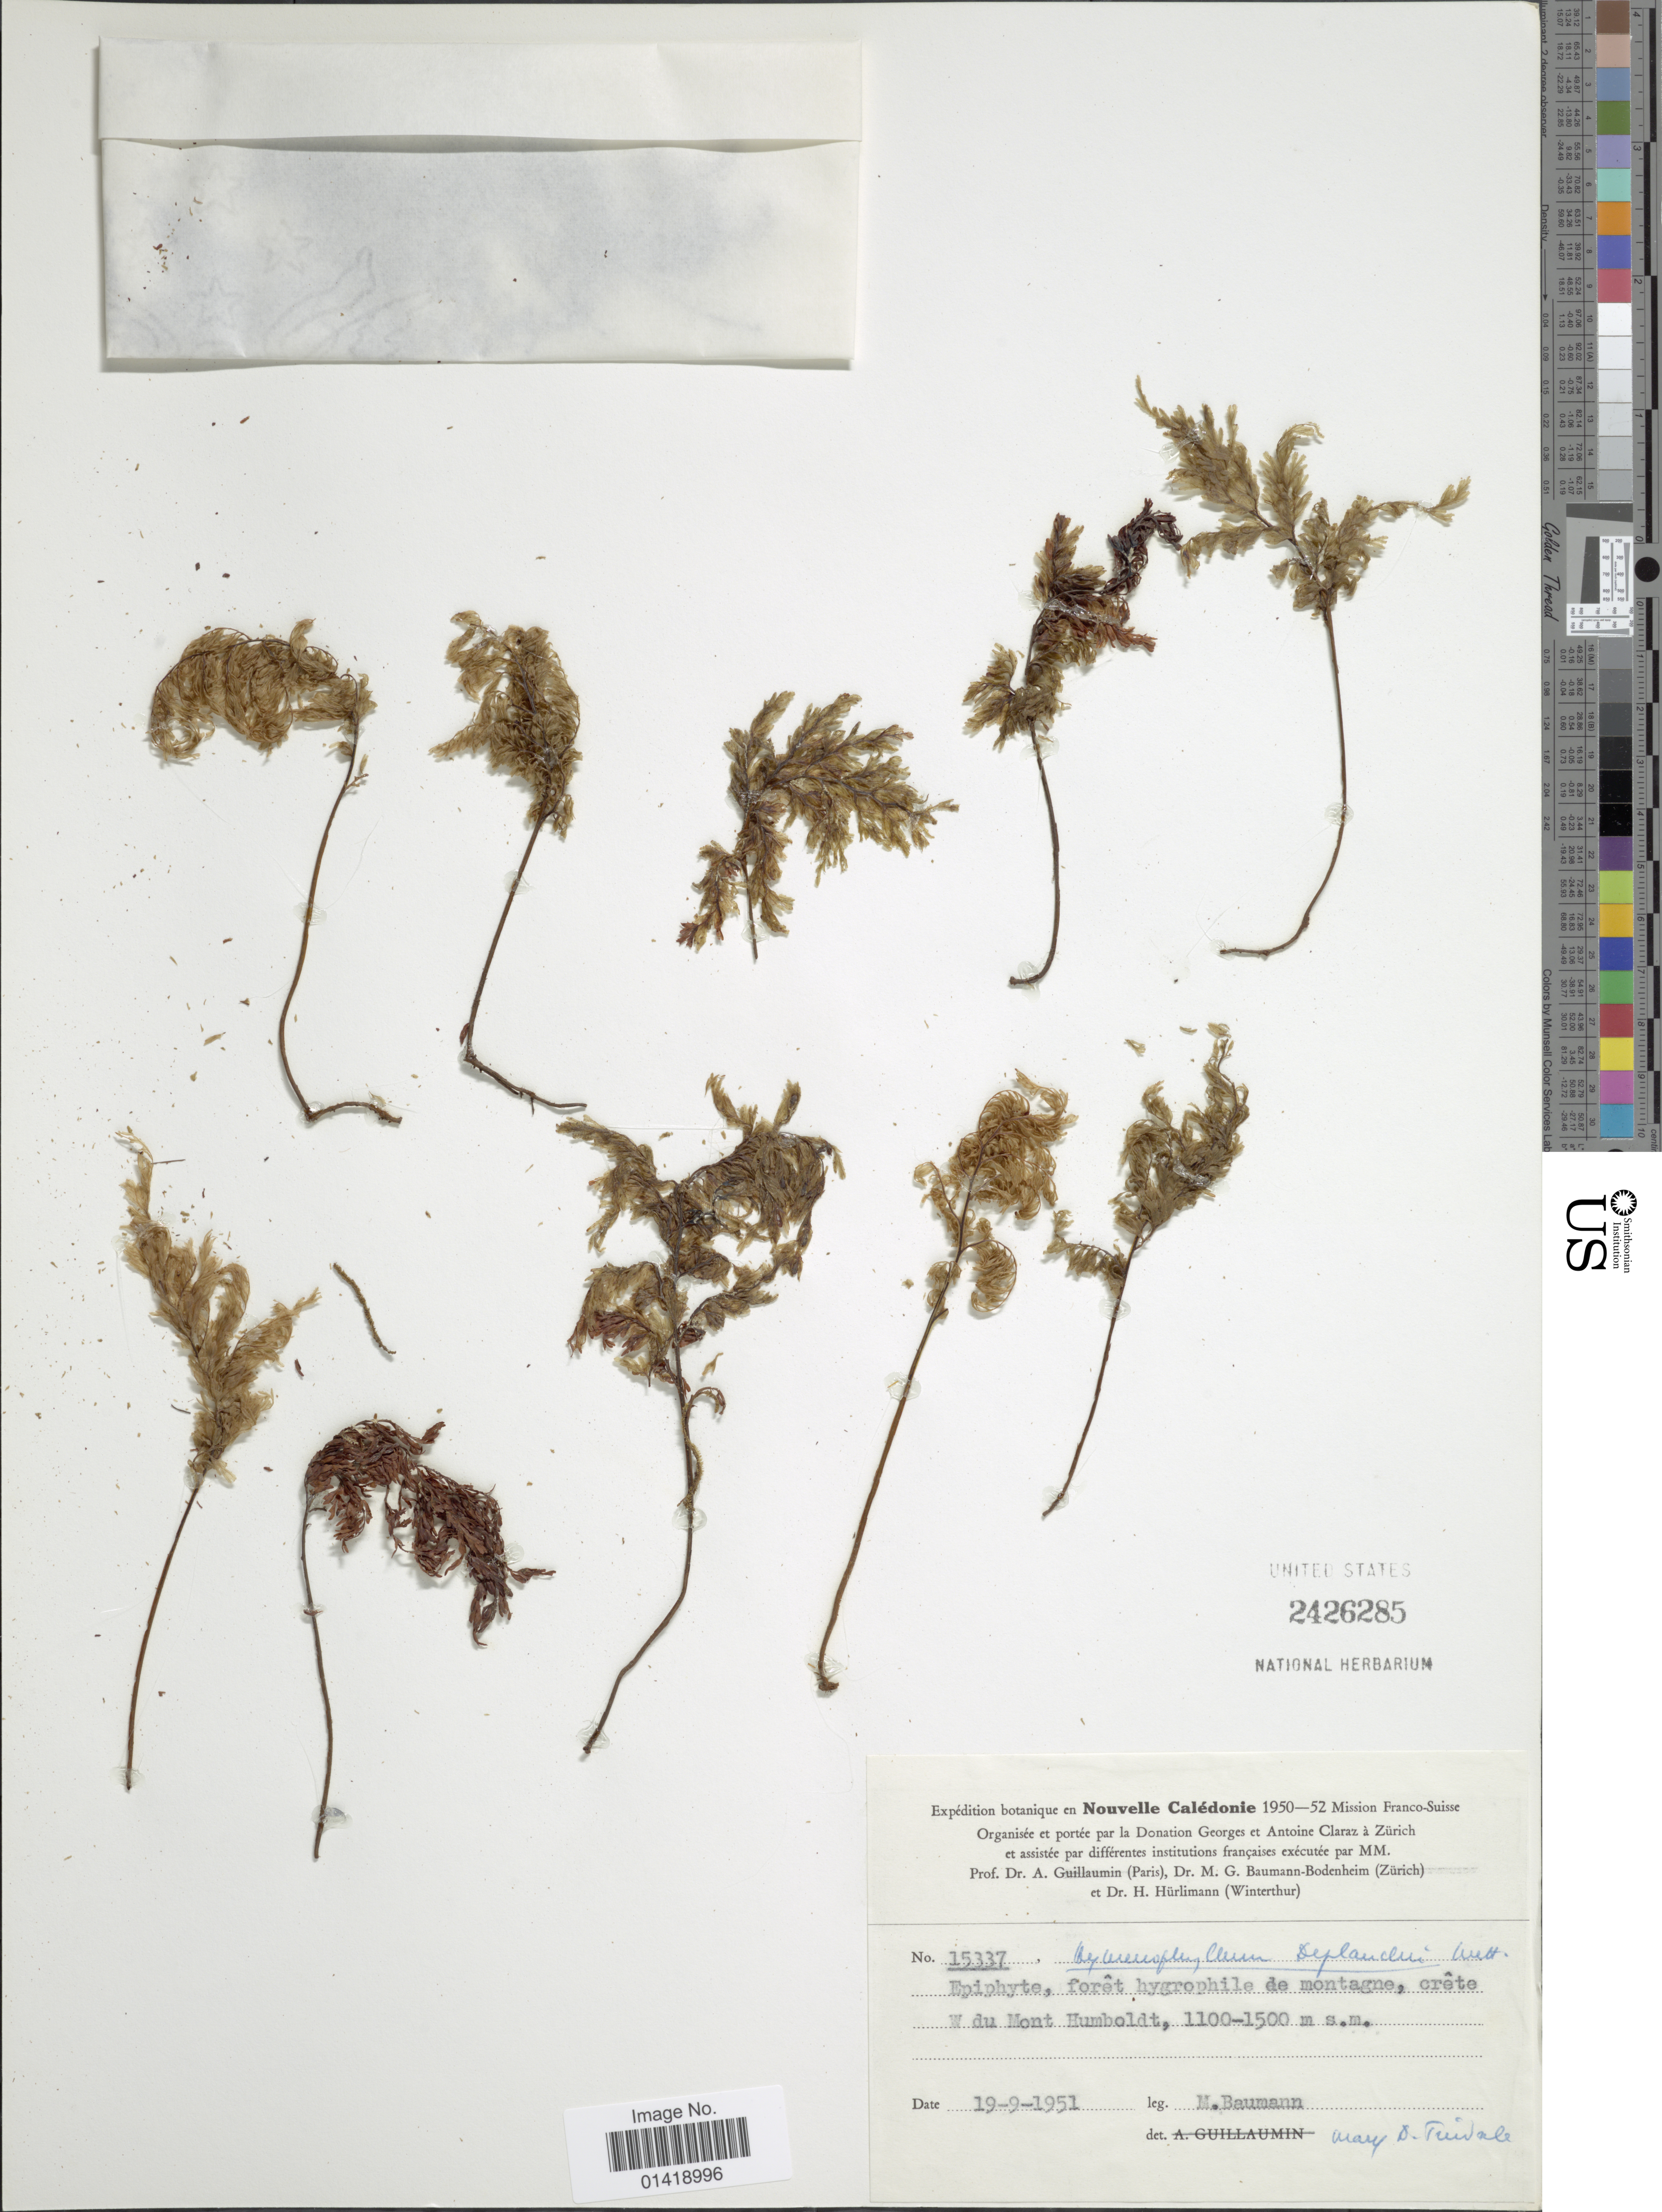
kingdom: Plantae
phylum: Tracheophyta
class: Polypodiopsida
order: Hymenophyllales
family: Hymenophyllaceae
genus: Hymenophyllum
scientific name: Hymenophyllum deplanchei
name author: Mett. ex Kuhn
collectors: M. Baumann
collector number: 15337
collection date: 1951-09-19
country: New Caledonia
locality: Foret hygrophile de montagne crete W du Mont Hhumboldt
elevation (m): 1100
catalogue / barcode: US 2426285